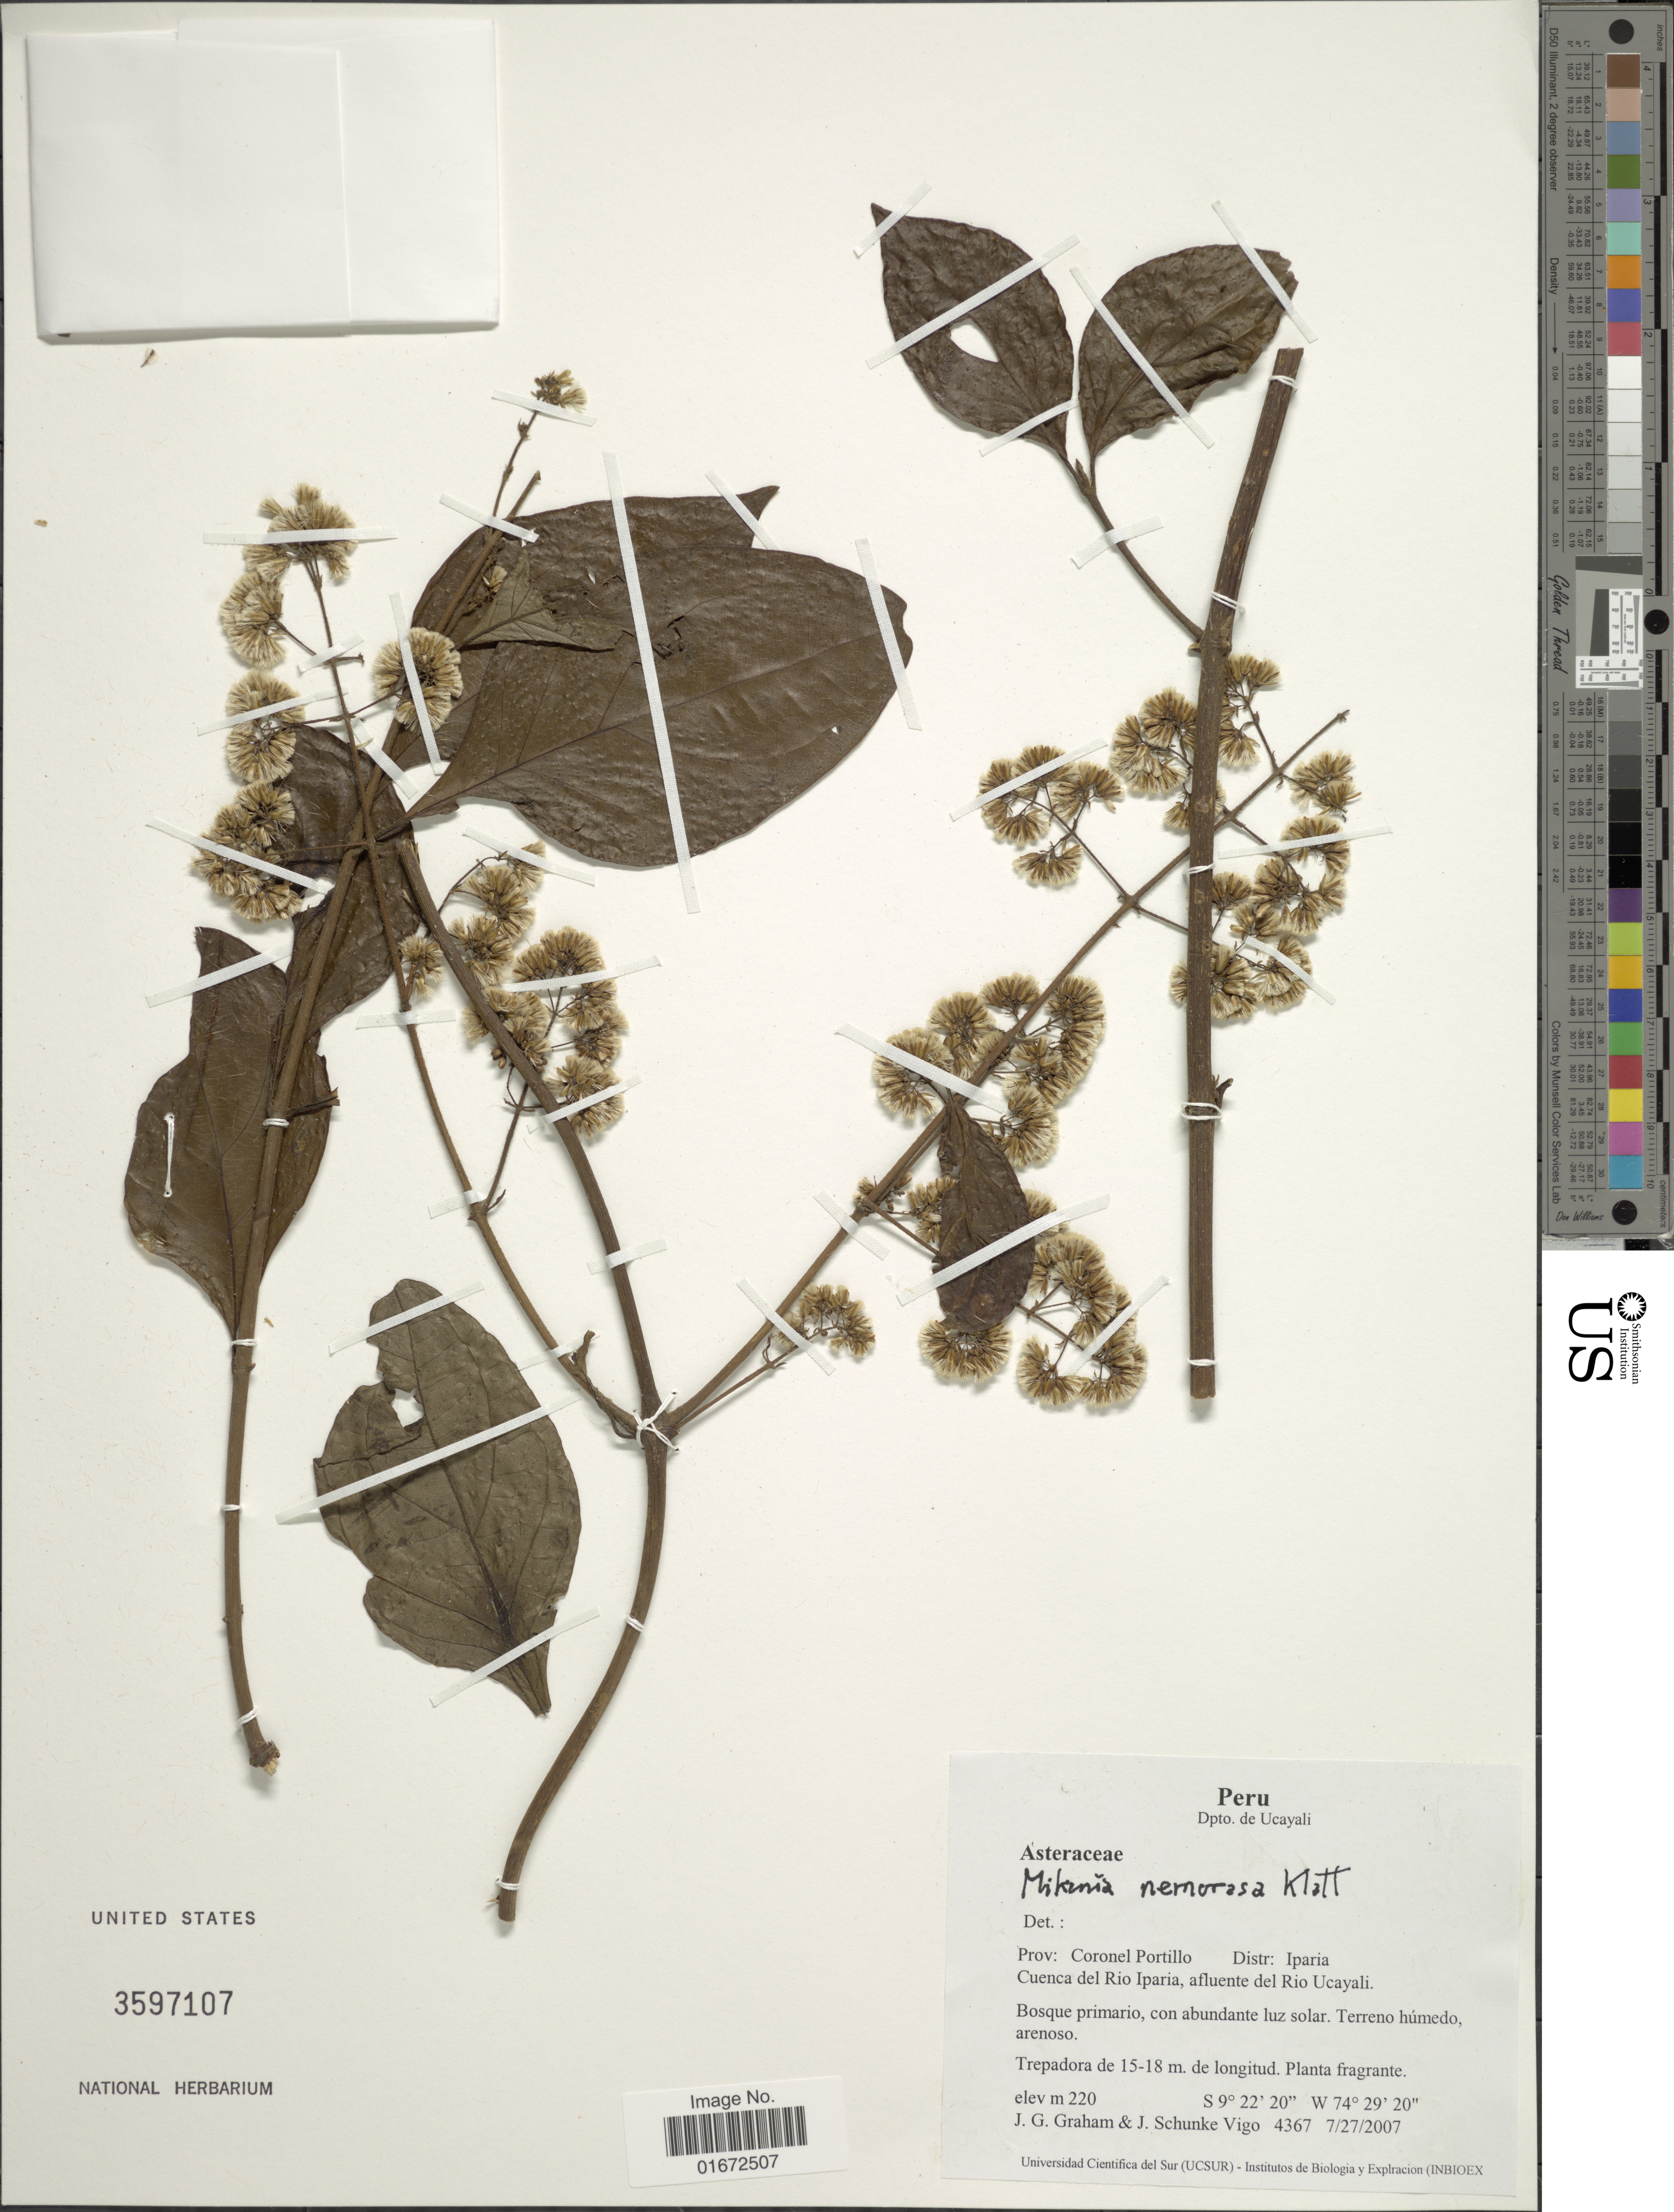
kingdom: Plantae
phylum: Tracheophyta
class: Magnoliopsida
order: Asterales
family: Asteraceae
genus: Mikania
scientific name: Mikania mathewsii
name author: B.L. Rob.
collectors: J. Graham & J. Schunke Vigo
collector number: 4367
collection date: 2007-07-27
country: Peru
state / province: Ucayali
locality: Dpto. de Ucayali. Prov: Coronel Portillo. Distr: Iparia. Cuenca del Rio Iparia, afluente del Rio Ucayali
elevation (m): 220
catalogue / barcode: US 3597107